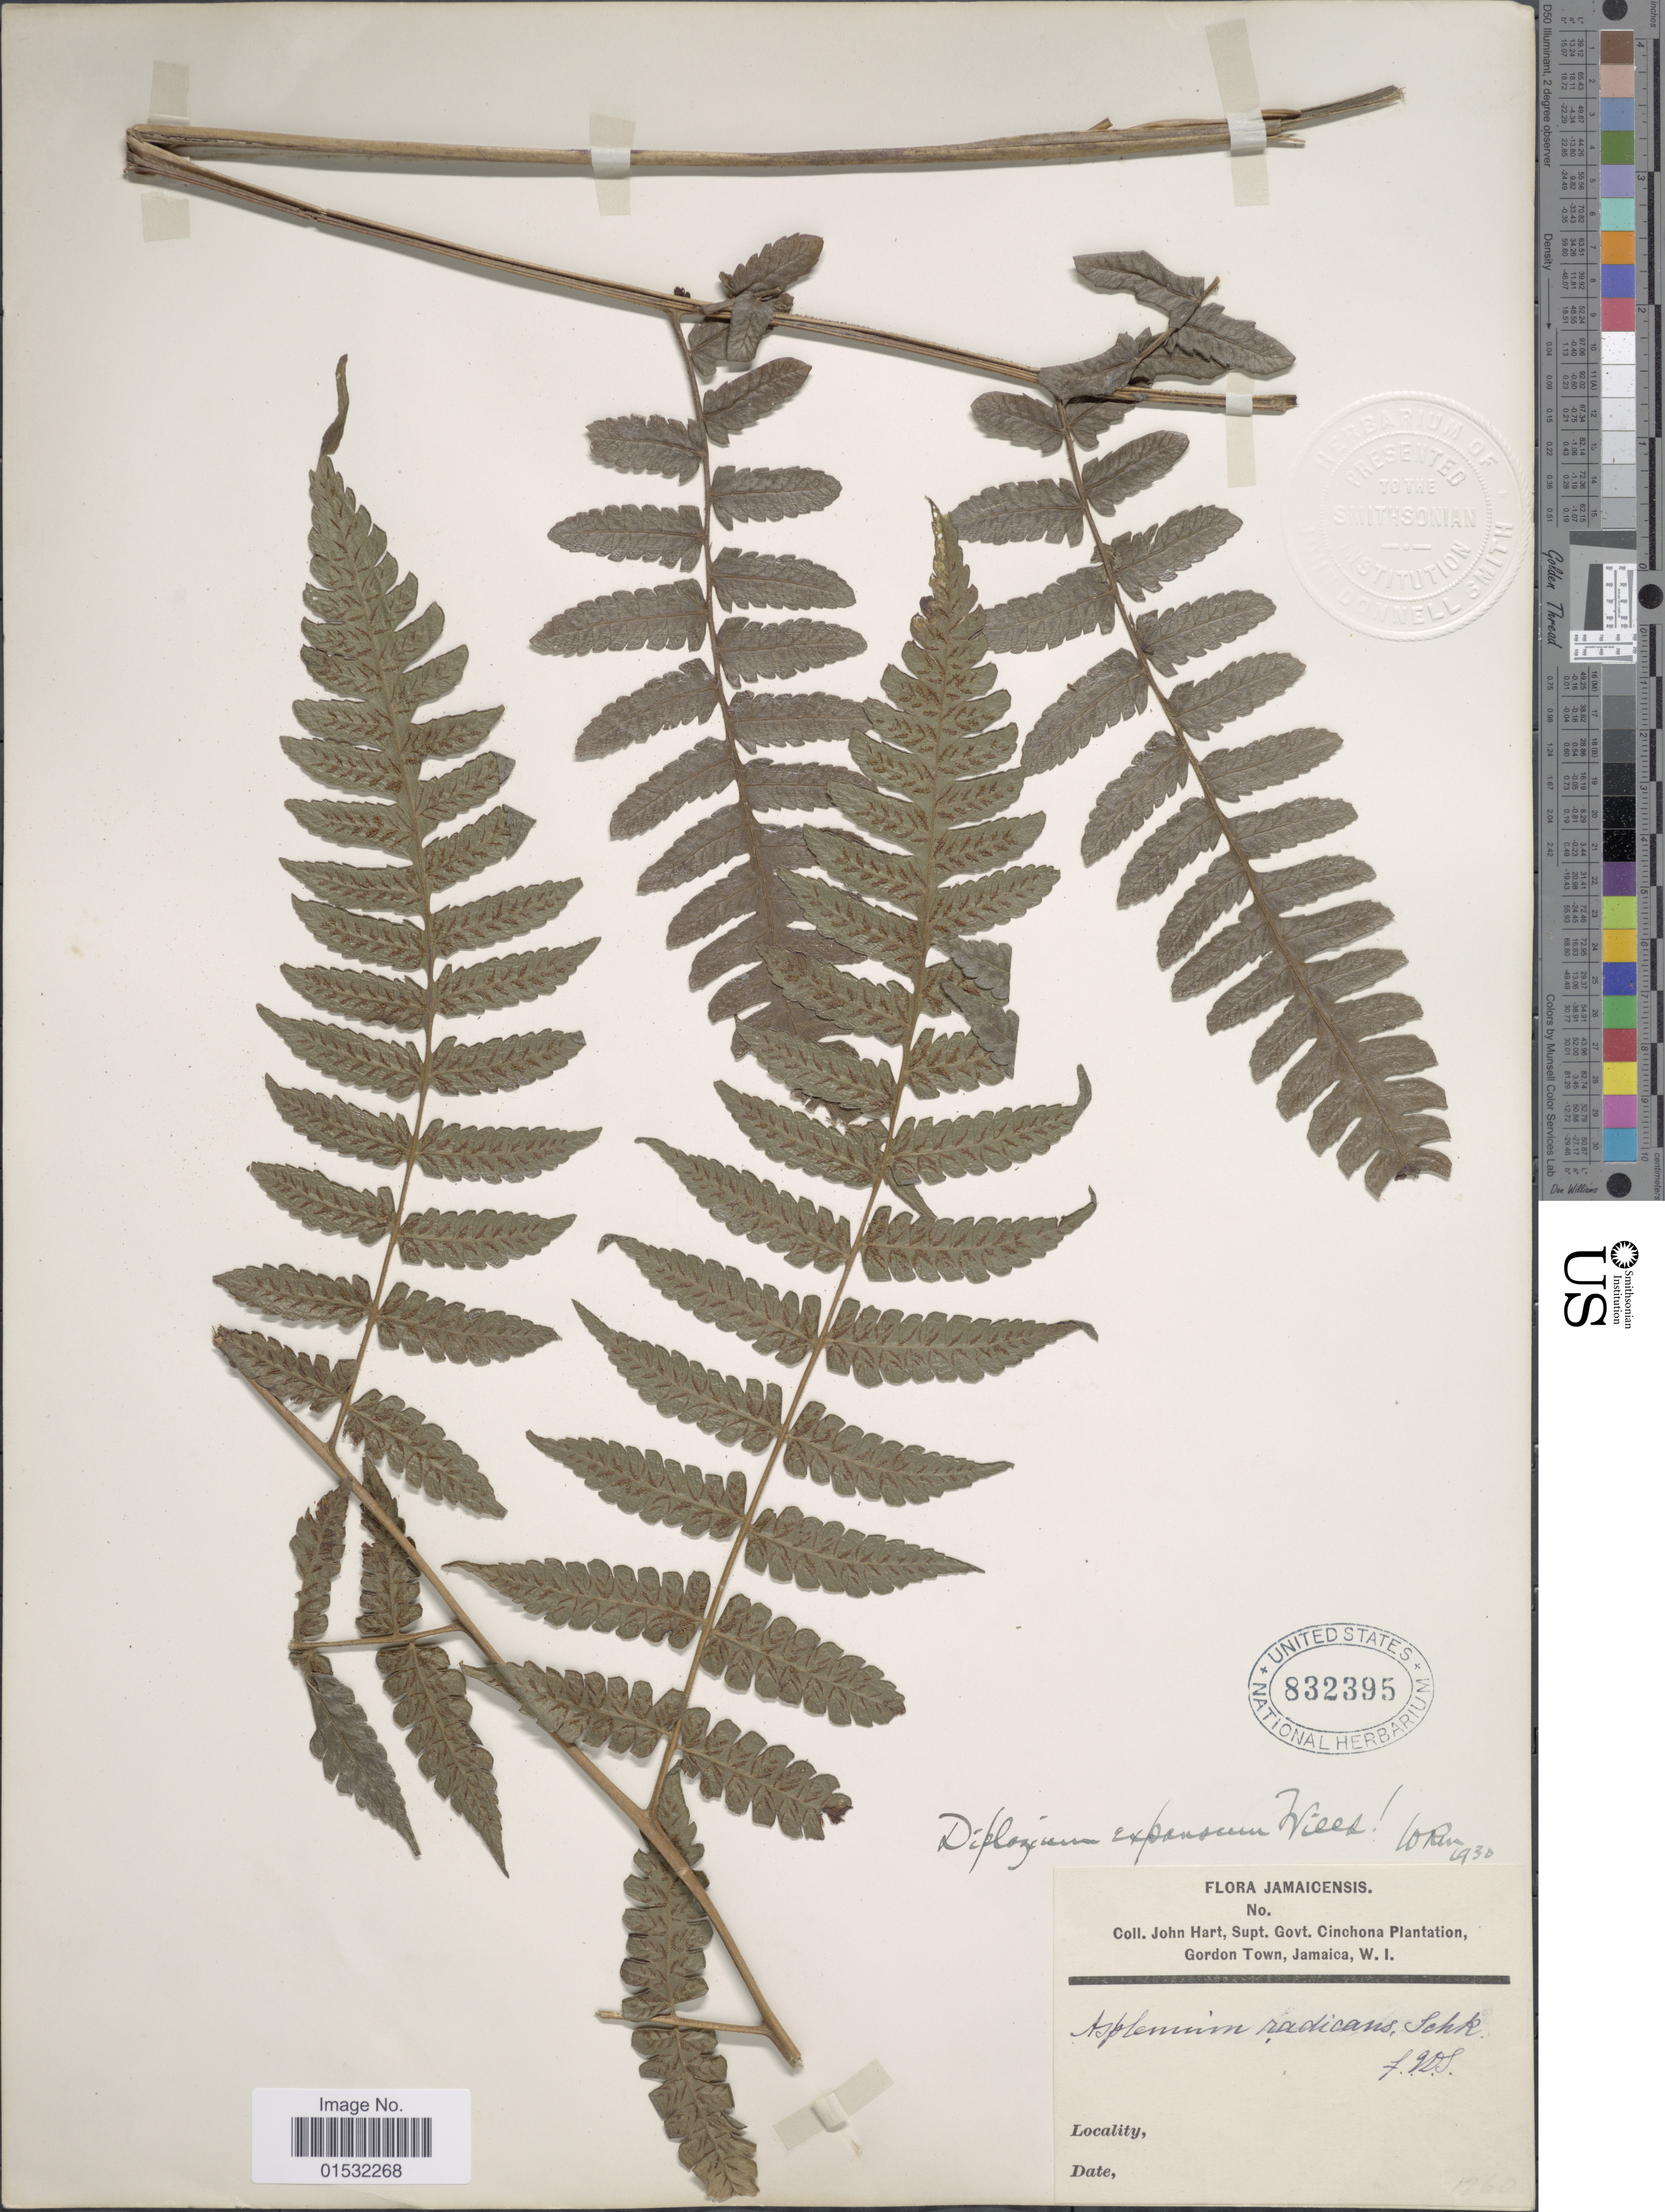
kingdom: Plantae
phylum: Tracheophyta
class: Polypodiopsida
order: Polypodiales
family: Athyriaceae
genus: Diplazium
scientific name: Diplazium expansum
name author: Willd.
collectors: J. H. Hart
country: Jamaica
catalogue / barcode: US 832395